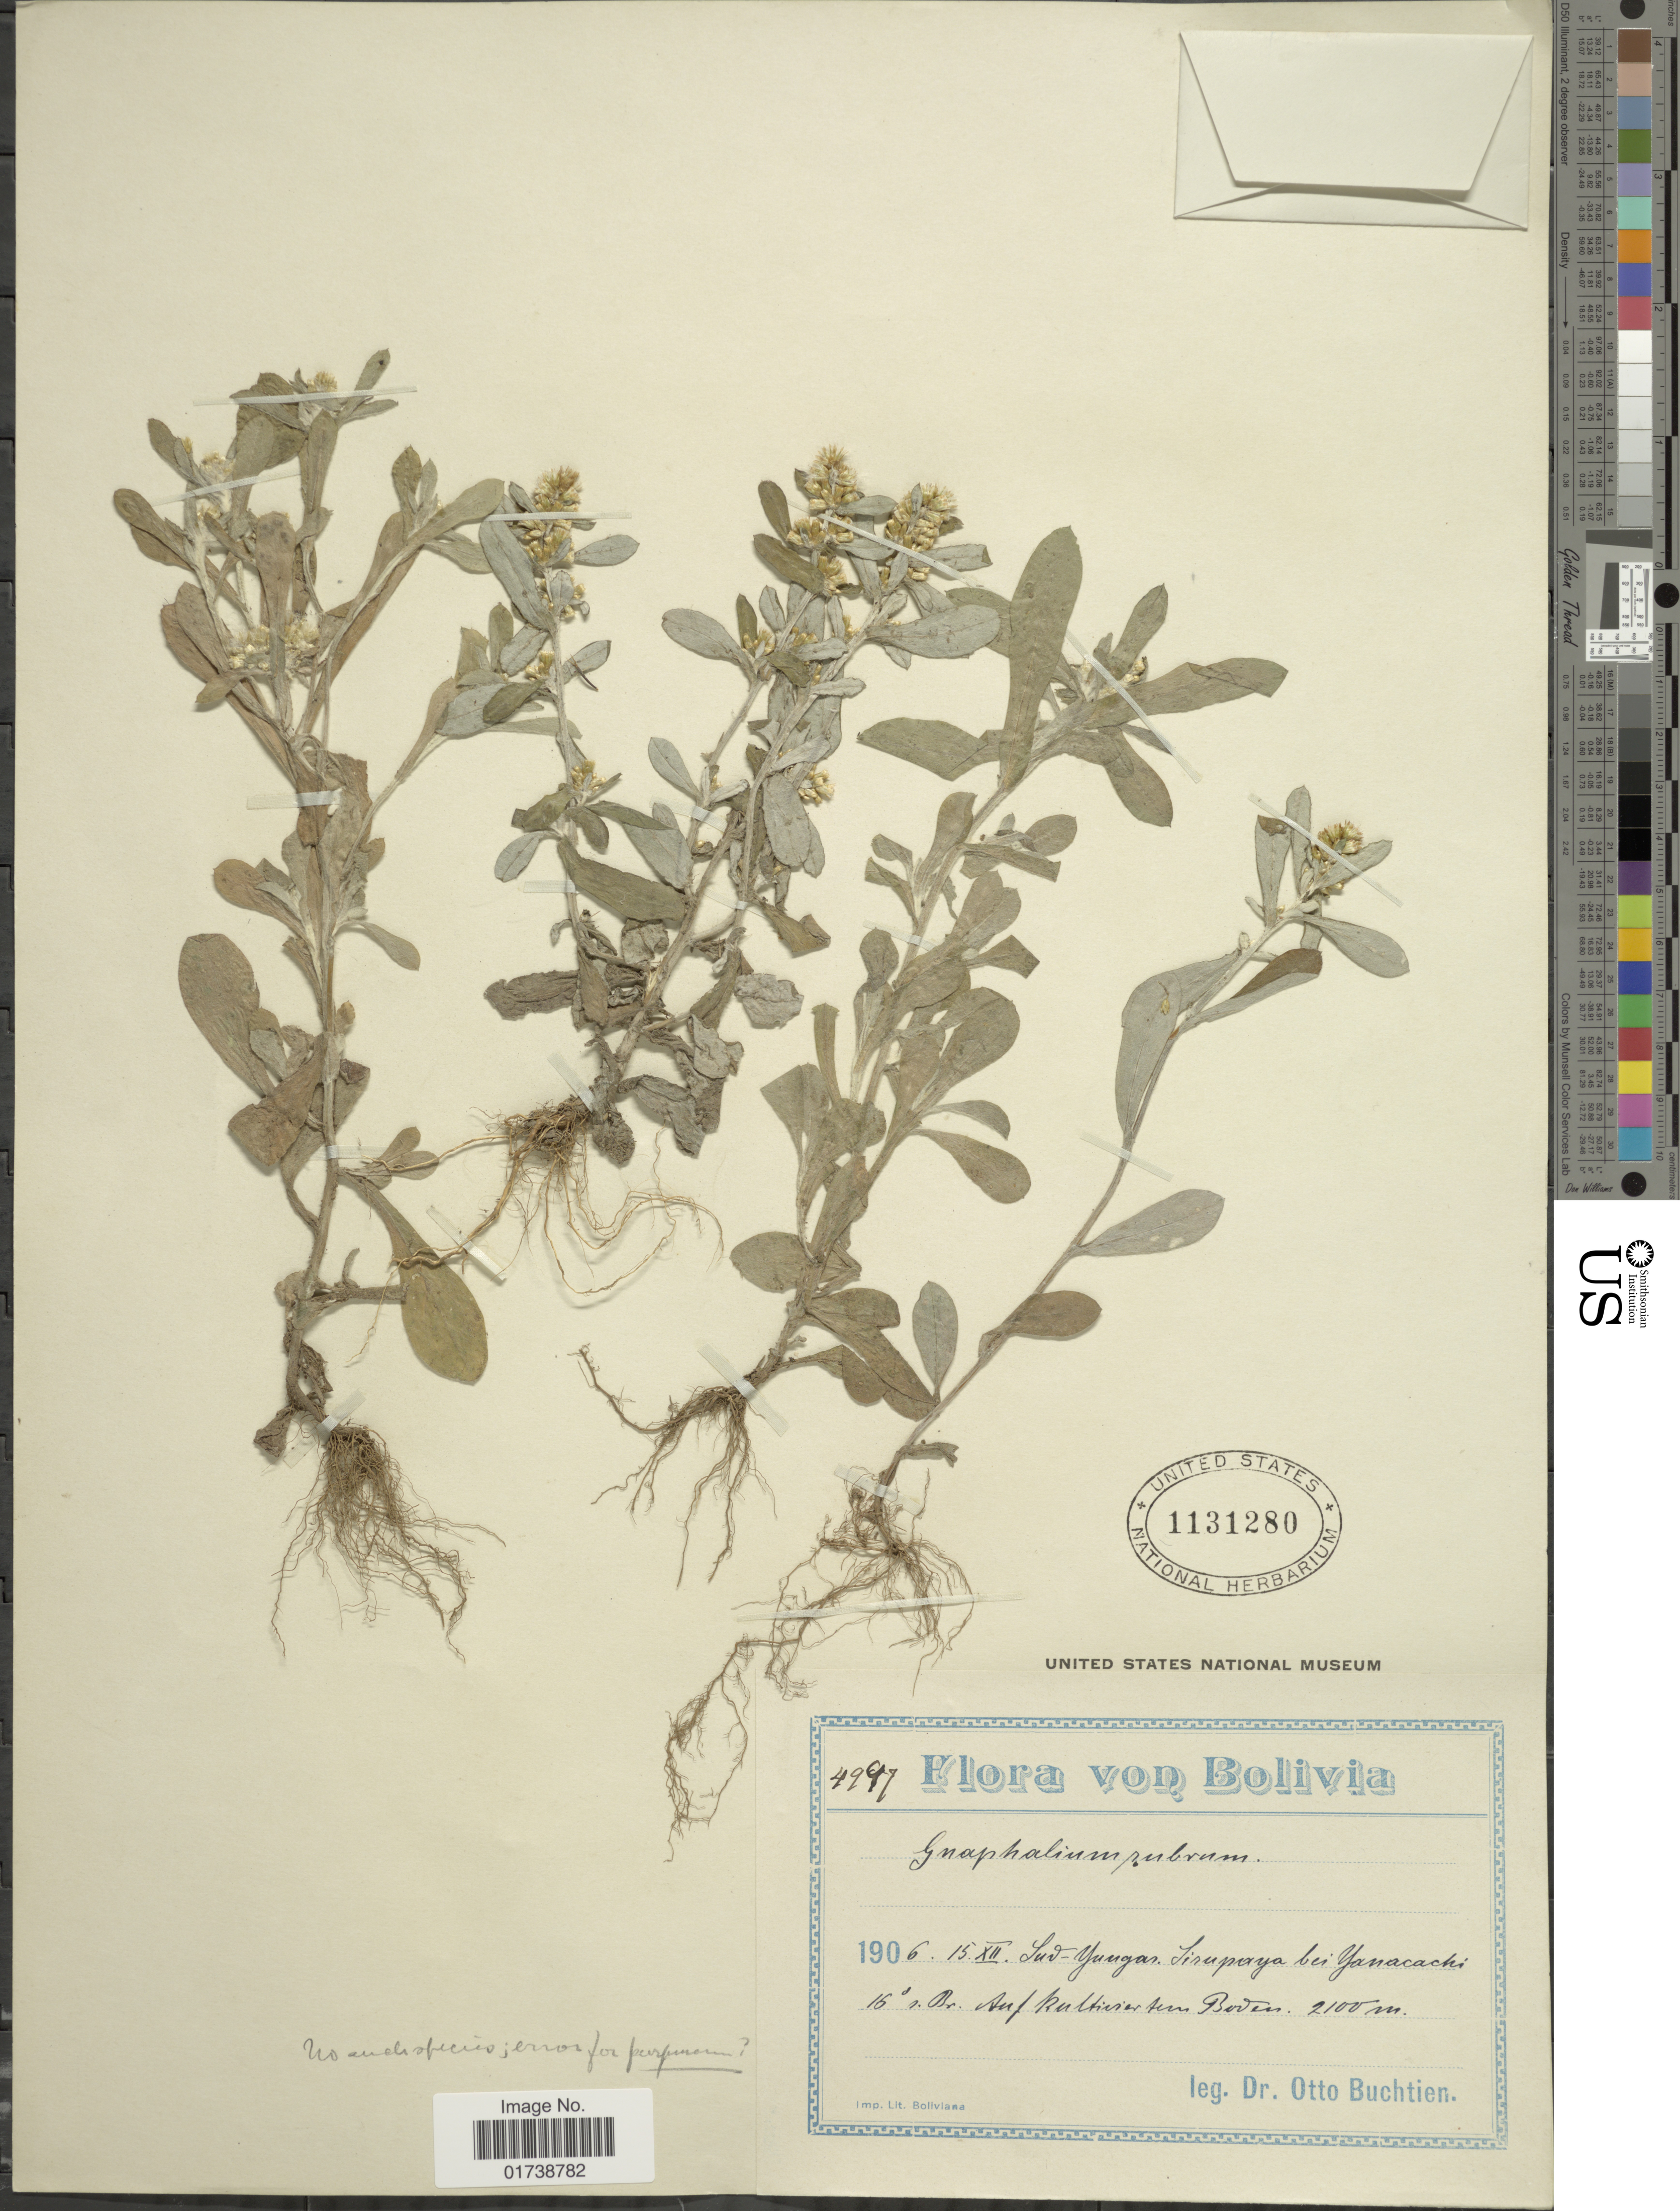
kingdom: Plantae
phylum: Tracheophyta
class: Magnoliopsida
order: Asterales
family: Asteraceae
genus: Gamochaeta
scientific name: Gamochaeta spicata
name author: (Lam.) Cabrera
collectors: O. Buchtien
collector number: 4997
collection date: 1906-12-15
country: Bolivia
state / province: La Paz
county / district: Sud Yungas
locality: Sirupaya at Yanacachi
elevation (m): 2100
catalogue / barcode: US 1131280